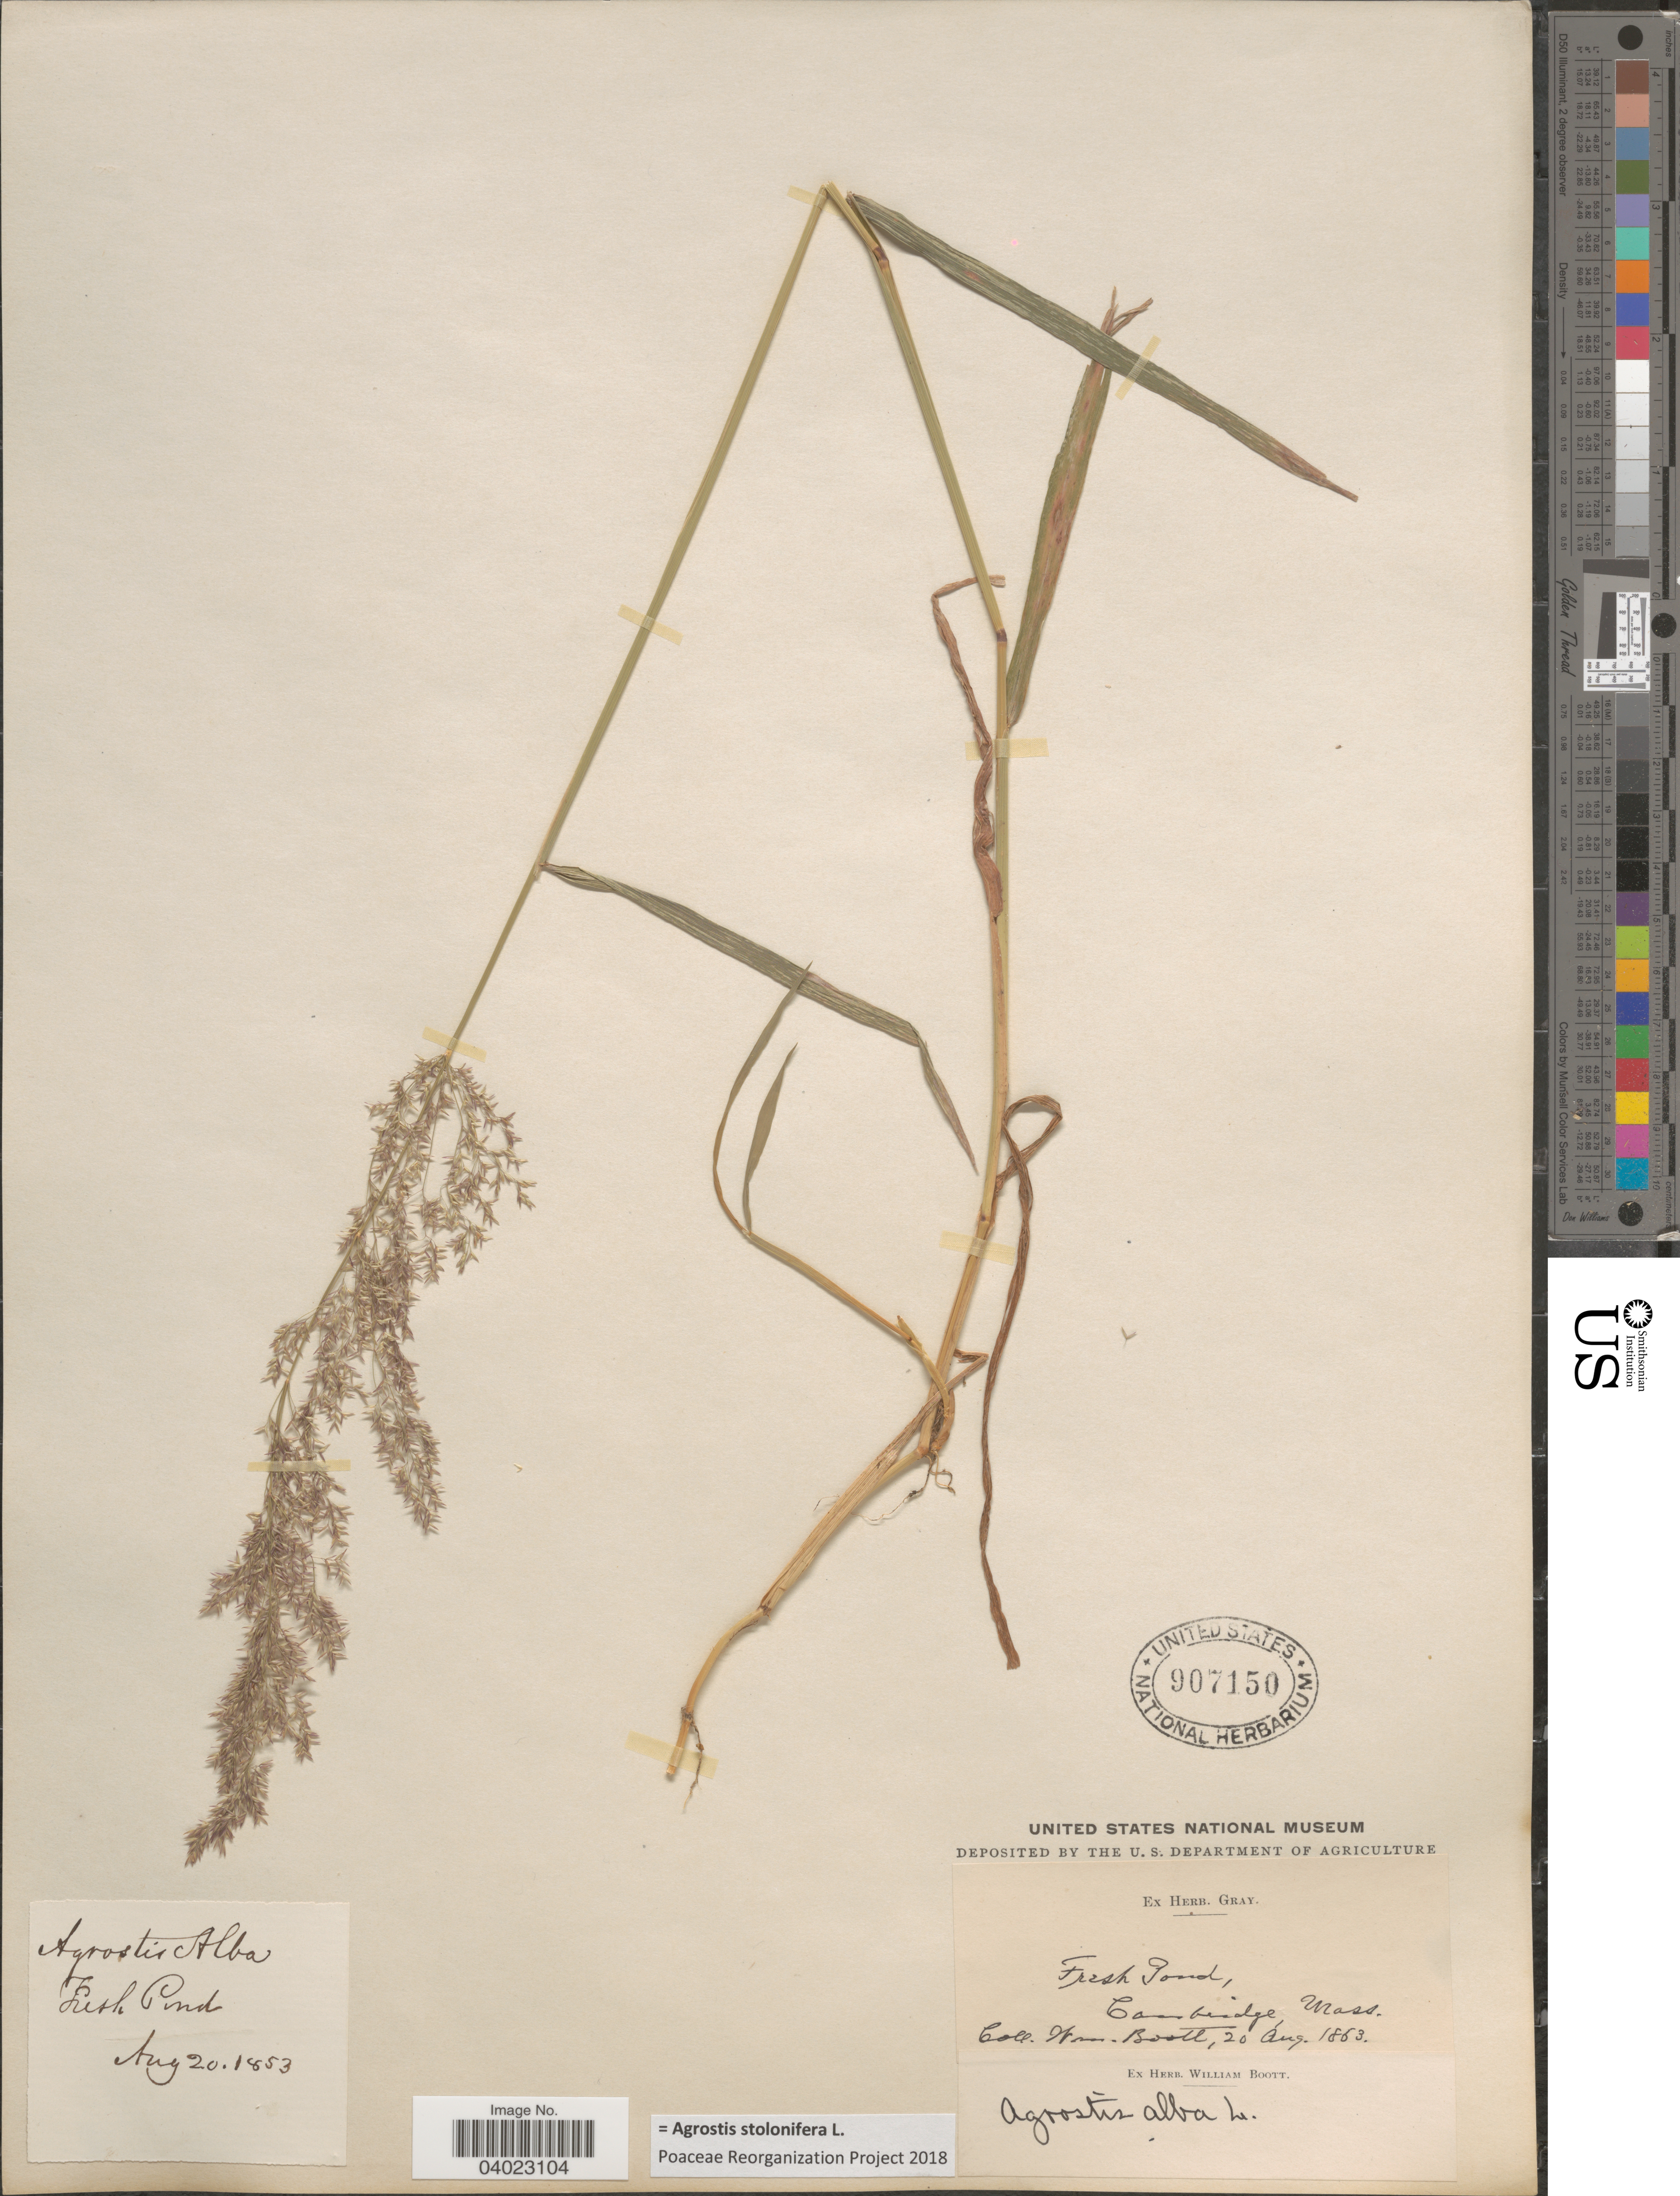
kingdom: Plantae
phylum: Tracheophyta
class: Liliopsida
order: Poales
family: Poaceae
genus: Agrostis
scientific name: Agrostis stolonifera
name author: L.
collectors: W. Boott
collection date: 1853-08-20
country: United States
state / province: Massachusetts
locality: Cambridge. Fresh Pond.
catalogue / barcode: US 907150